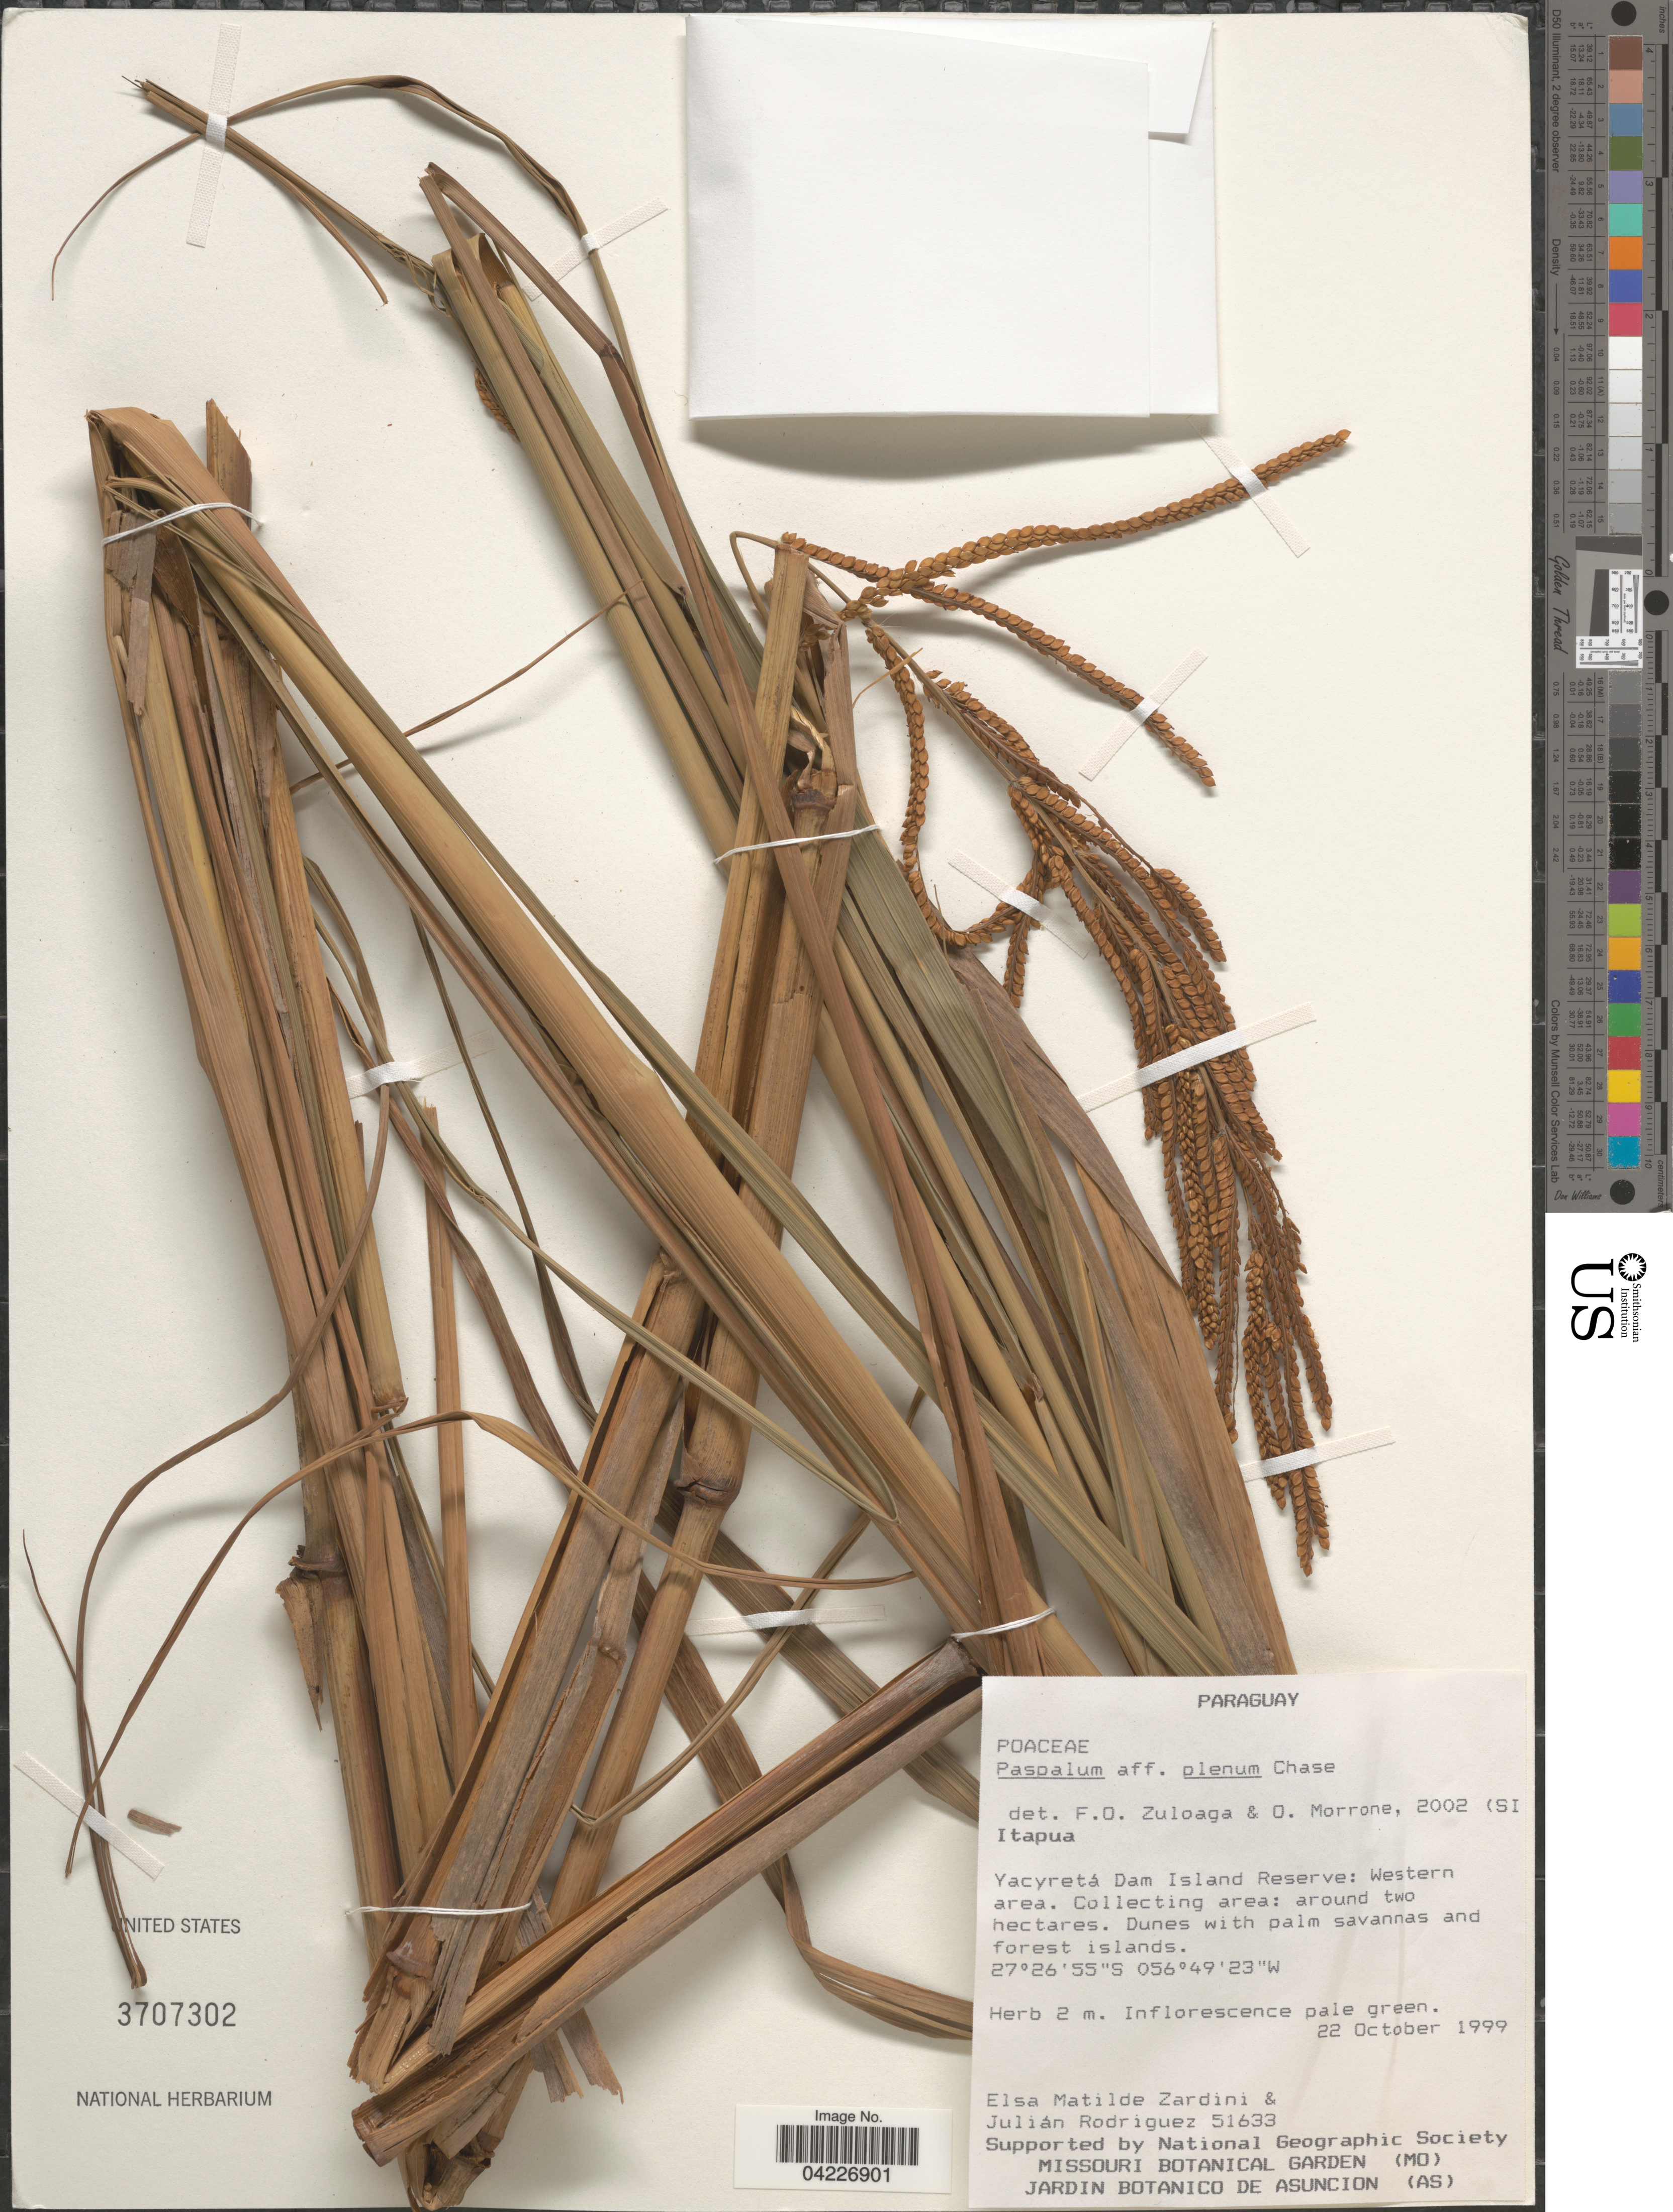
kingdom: Plantae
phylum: Tracheophyta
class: Liliopsida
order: Poales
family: Poaceae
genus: Paspalum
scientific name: Paspalum sp.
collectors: E. M. Zardini & J. Rodriguez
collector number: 51633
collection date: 1999-10-22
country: Paraguay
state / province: Itapua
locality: Yacyretá Dam Island Reserve: Western area. Around two hectares.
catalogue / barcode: US 3707302